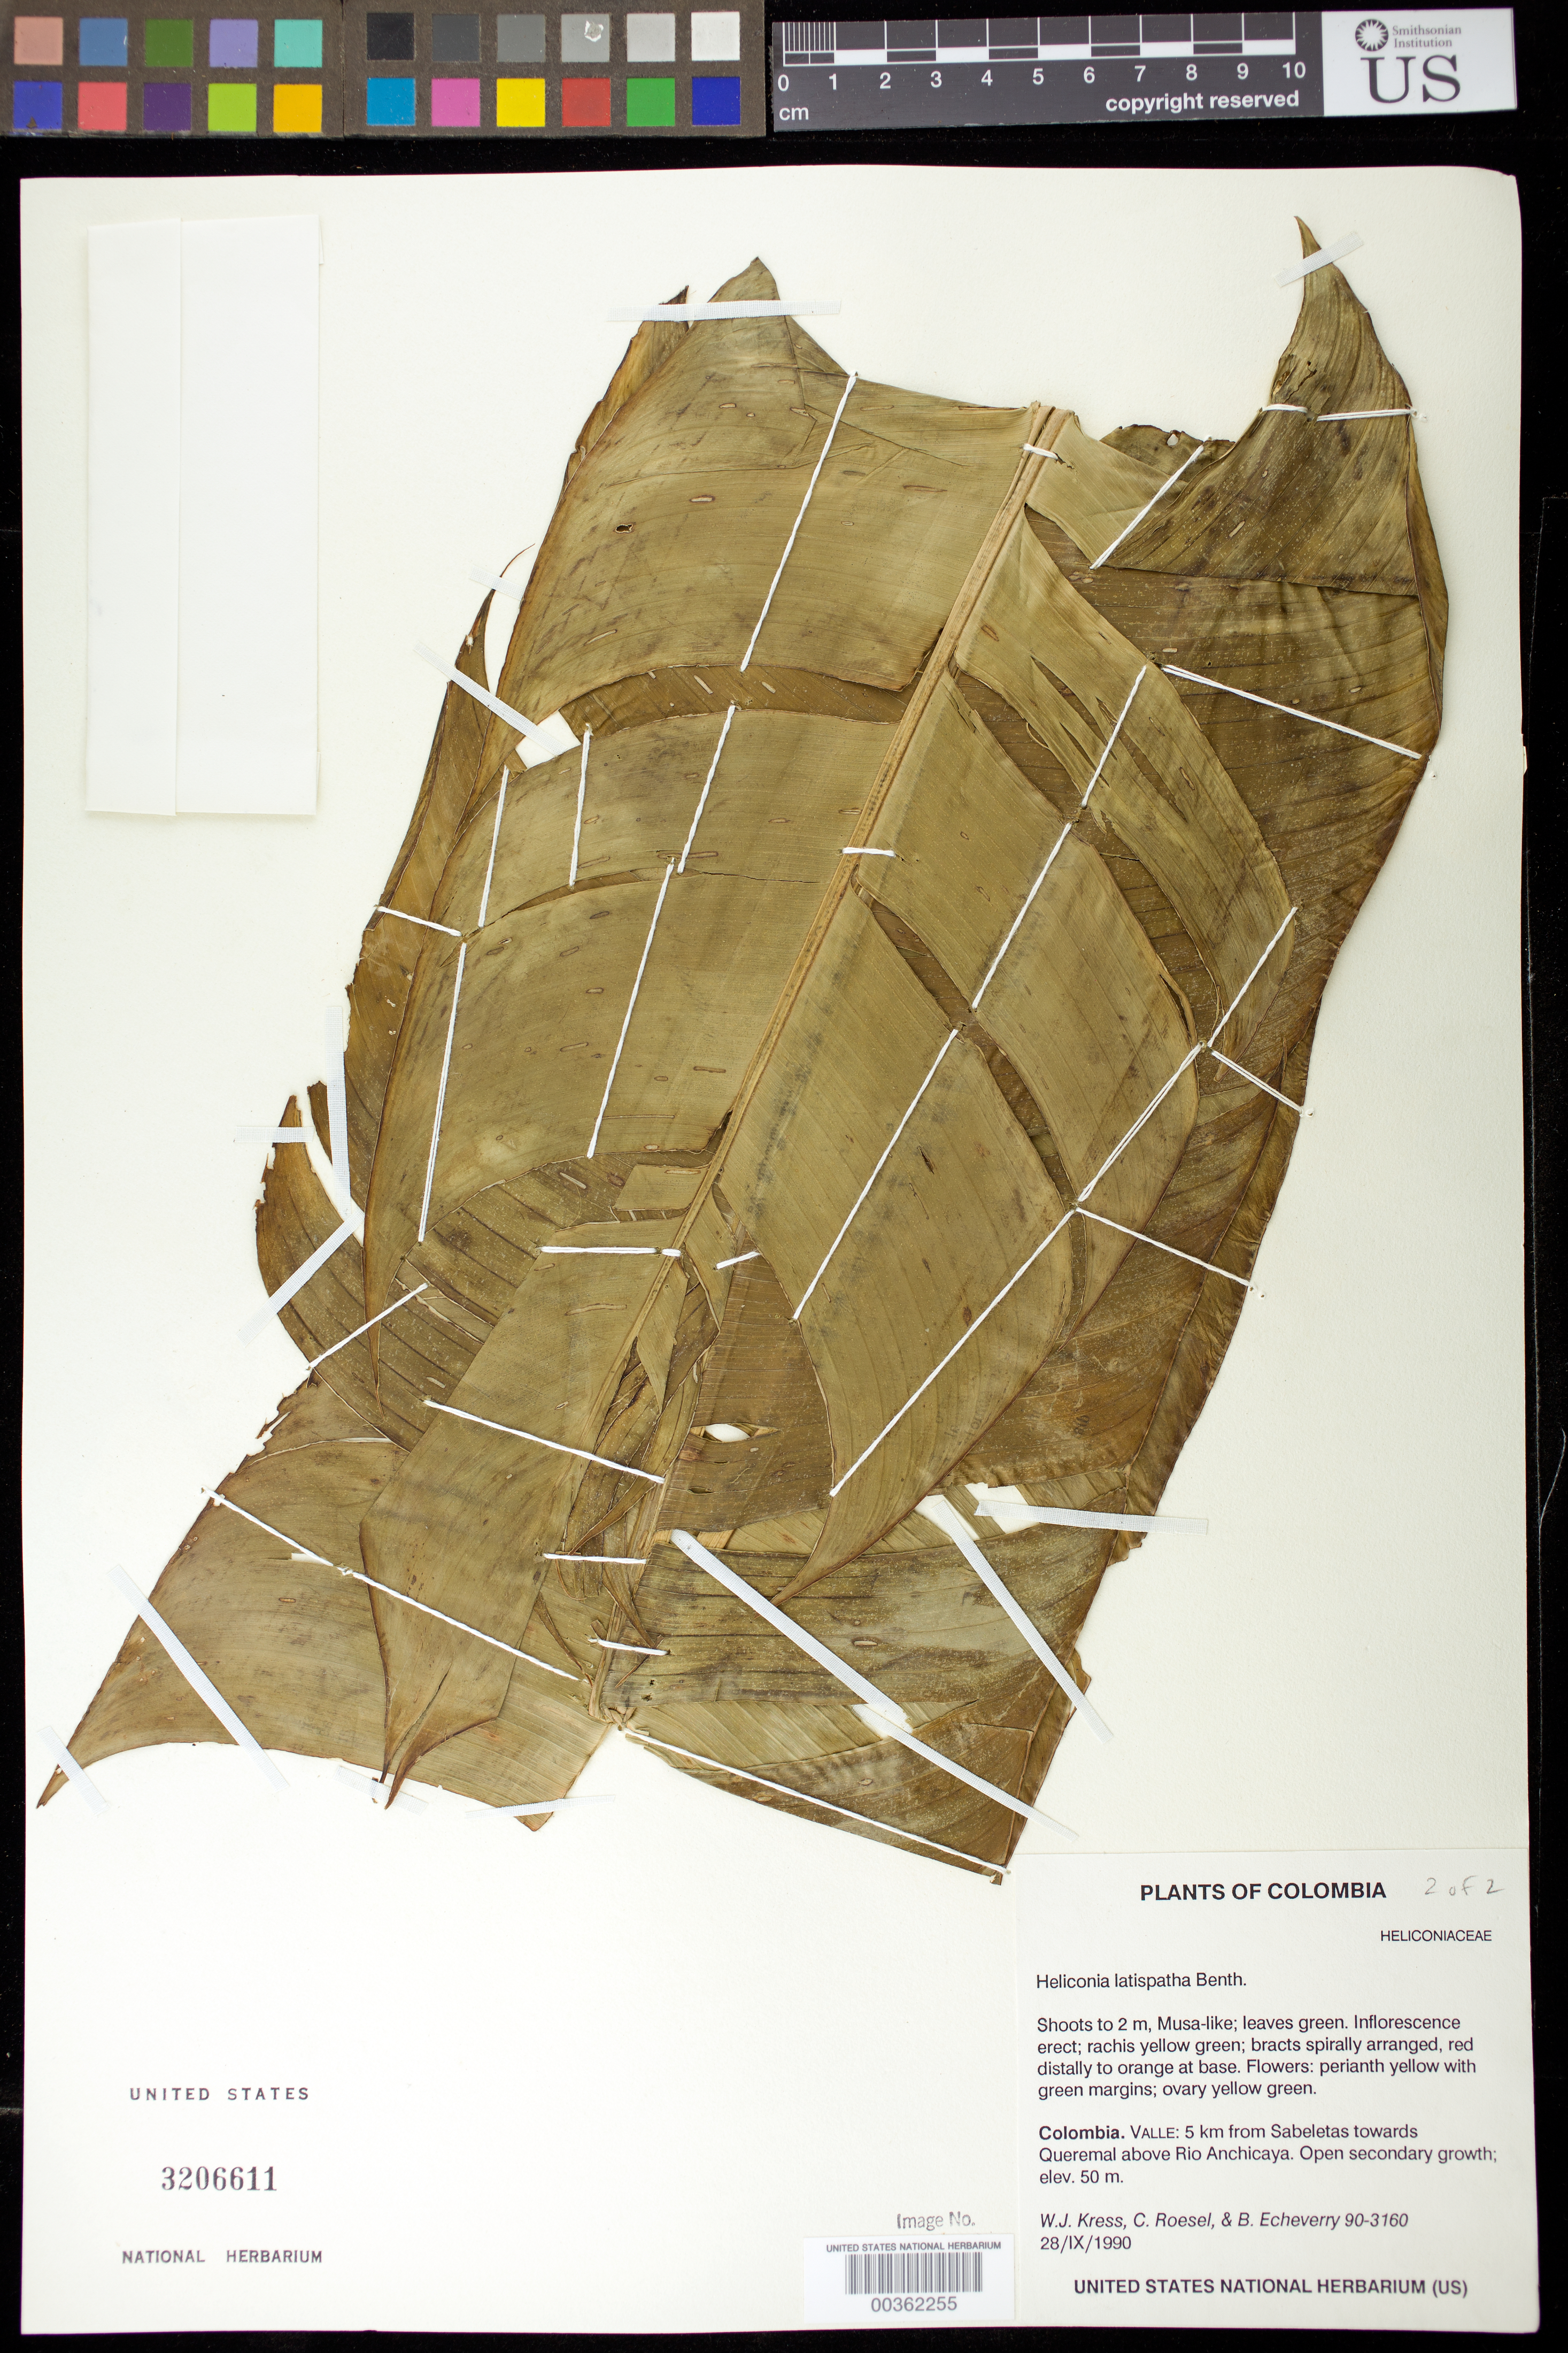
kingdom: Plantae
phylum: Tracheophyta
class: Liliopsida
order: Zingiberales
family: Heliconiaceae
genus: Heliconia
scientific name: Heliconia latispatha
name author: Benth.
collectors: W. J. Kress, C. S. Roesel & B. Echeverry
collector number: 90-3160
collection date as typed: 28 Sep 1990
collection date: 1990-09-28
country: Colombia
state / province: Valle del Cauca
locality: Valle: 5 km from Sabeletas towards Queremal above Rio Anchicaya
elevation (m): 50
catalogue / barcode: US 3206611